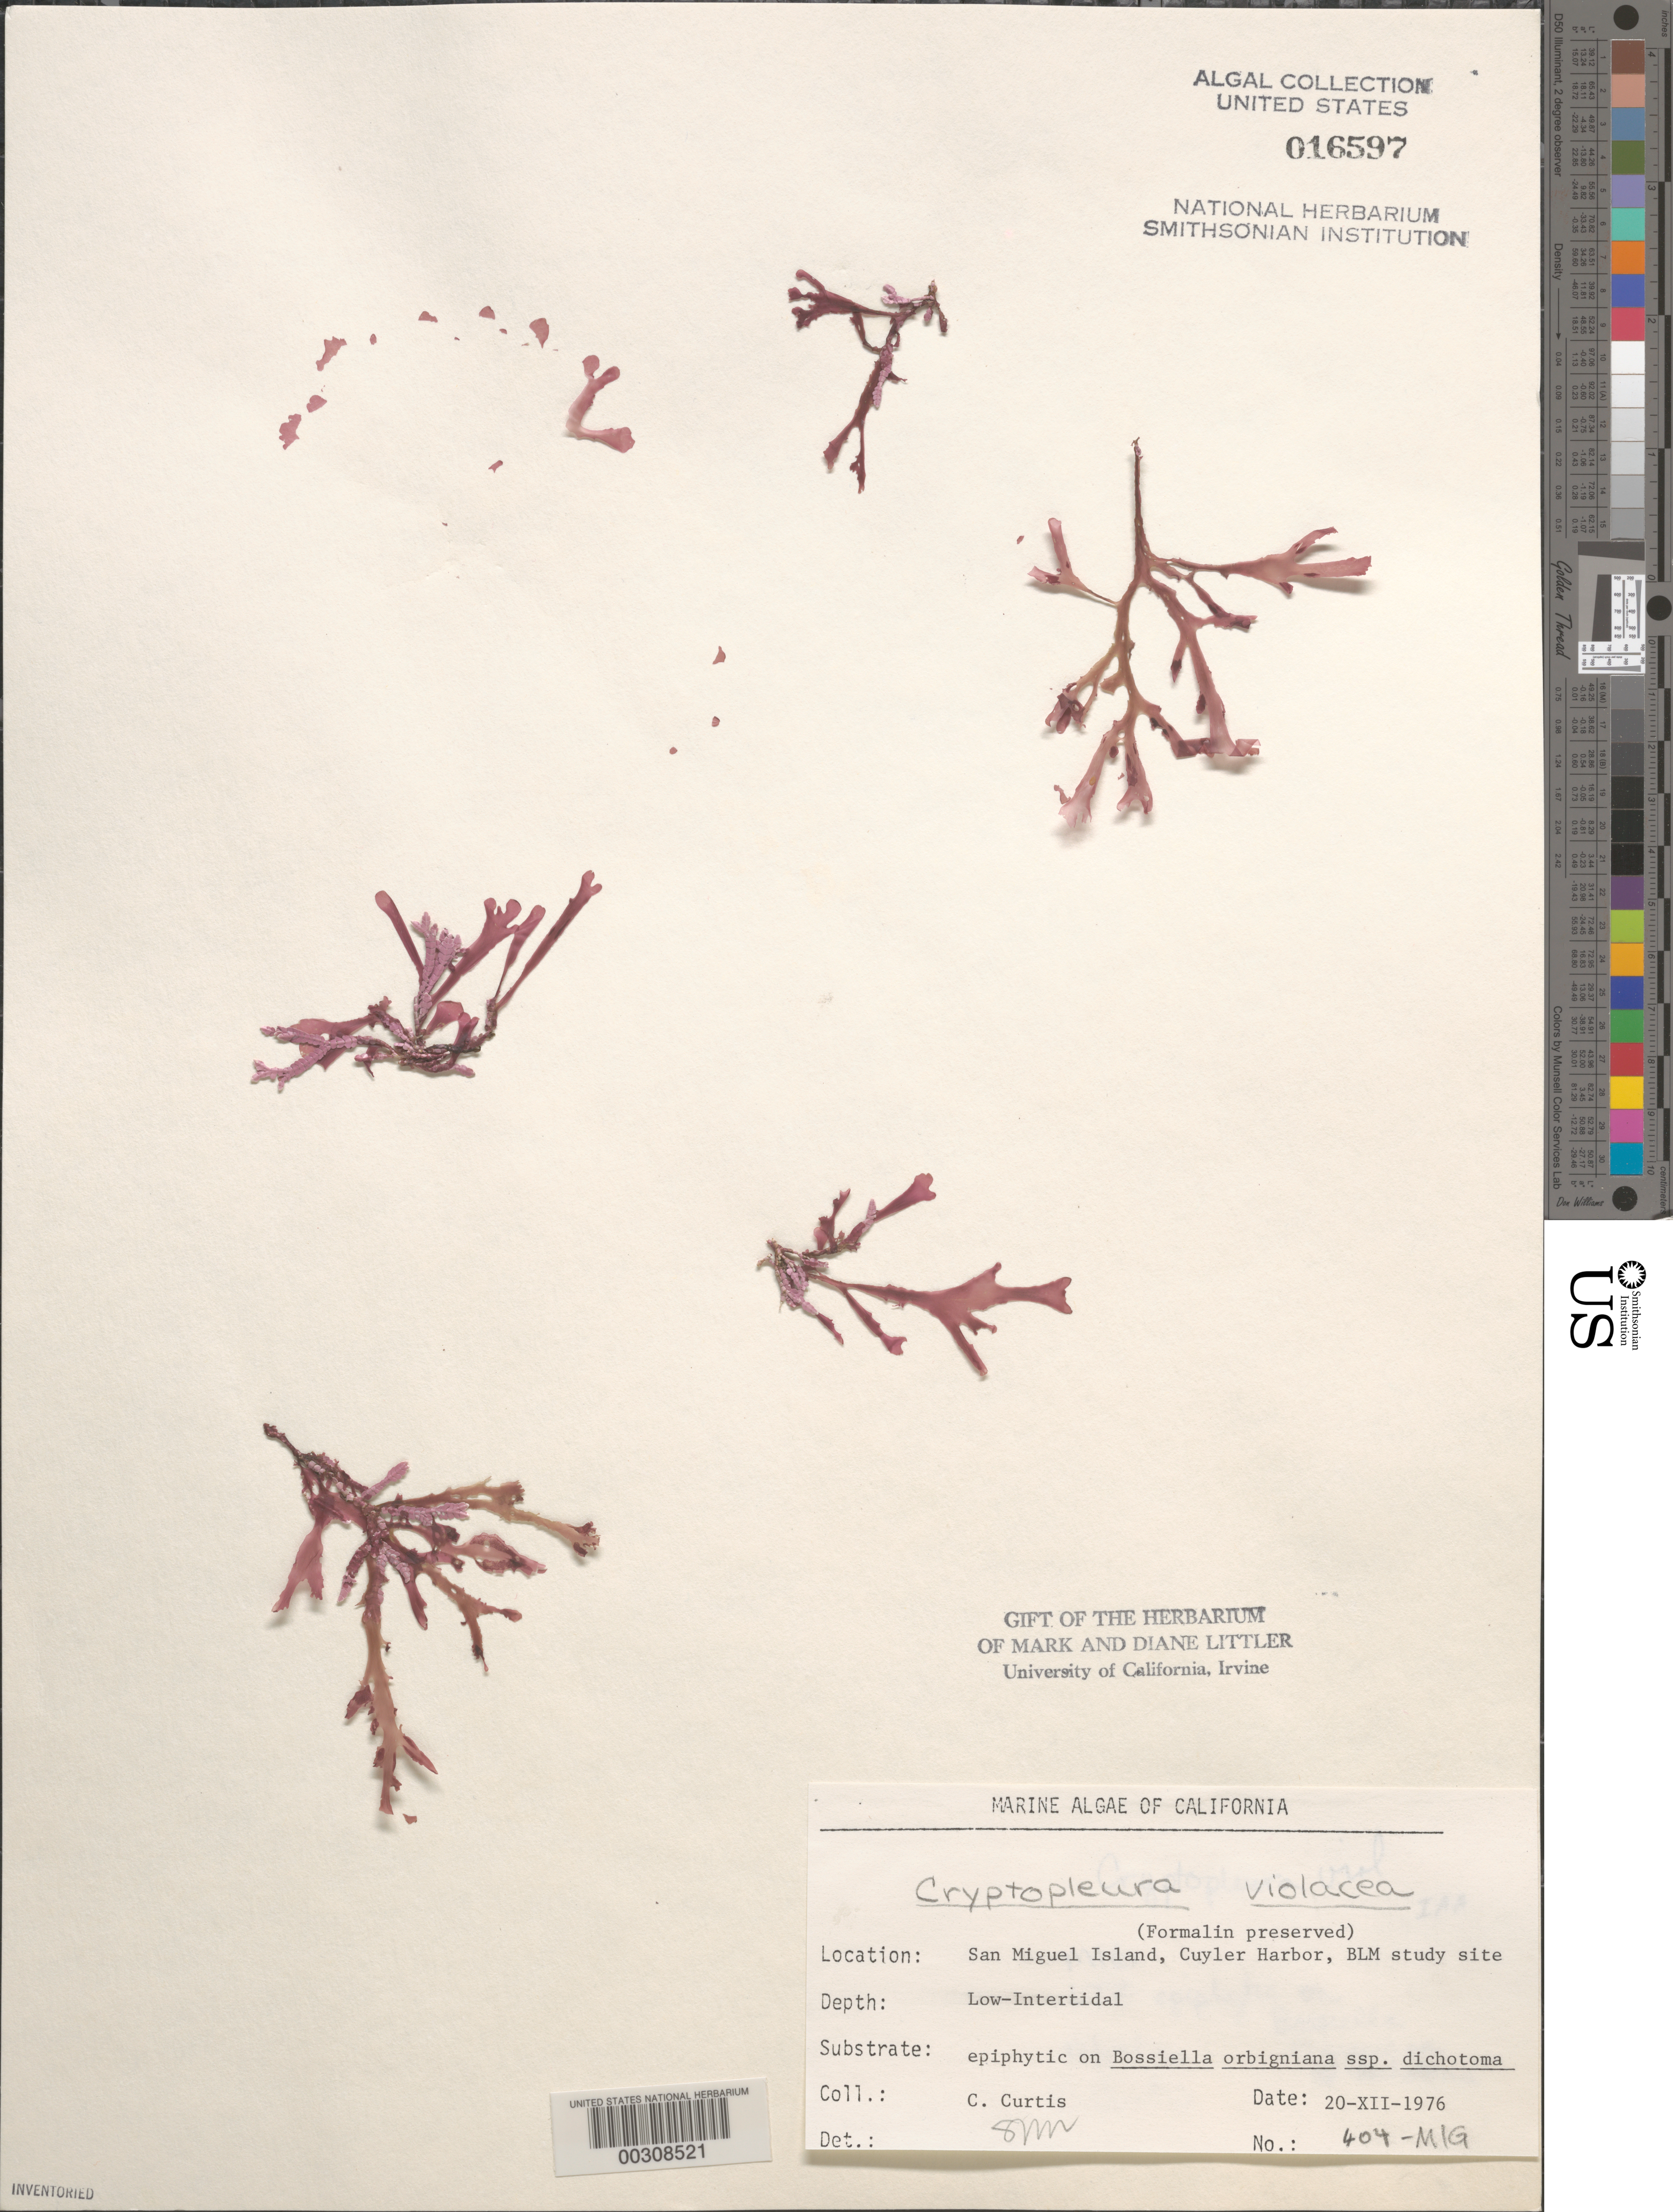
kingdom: Plantae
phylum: Rhodophyta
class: Florideophyceae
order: Ceramiales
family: Delesseriaceae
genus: Cryptopleura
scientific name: Cryptopleura violacea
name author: (J. Ag.) Kylin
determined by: Murray, S. N.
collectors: C. Curtis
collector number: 404-MIG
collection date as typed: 20 Dec 1976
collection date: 1976-12-20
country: United States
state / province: California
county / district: Santa Barbara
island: San Miguel Island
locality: Cuyler Harbor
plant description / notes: BLM-SOCALBIGHT Rocky Intertidal Survey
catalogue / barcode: US 16597